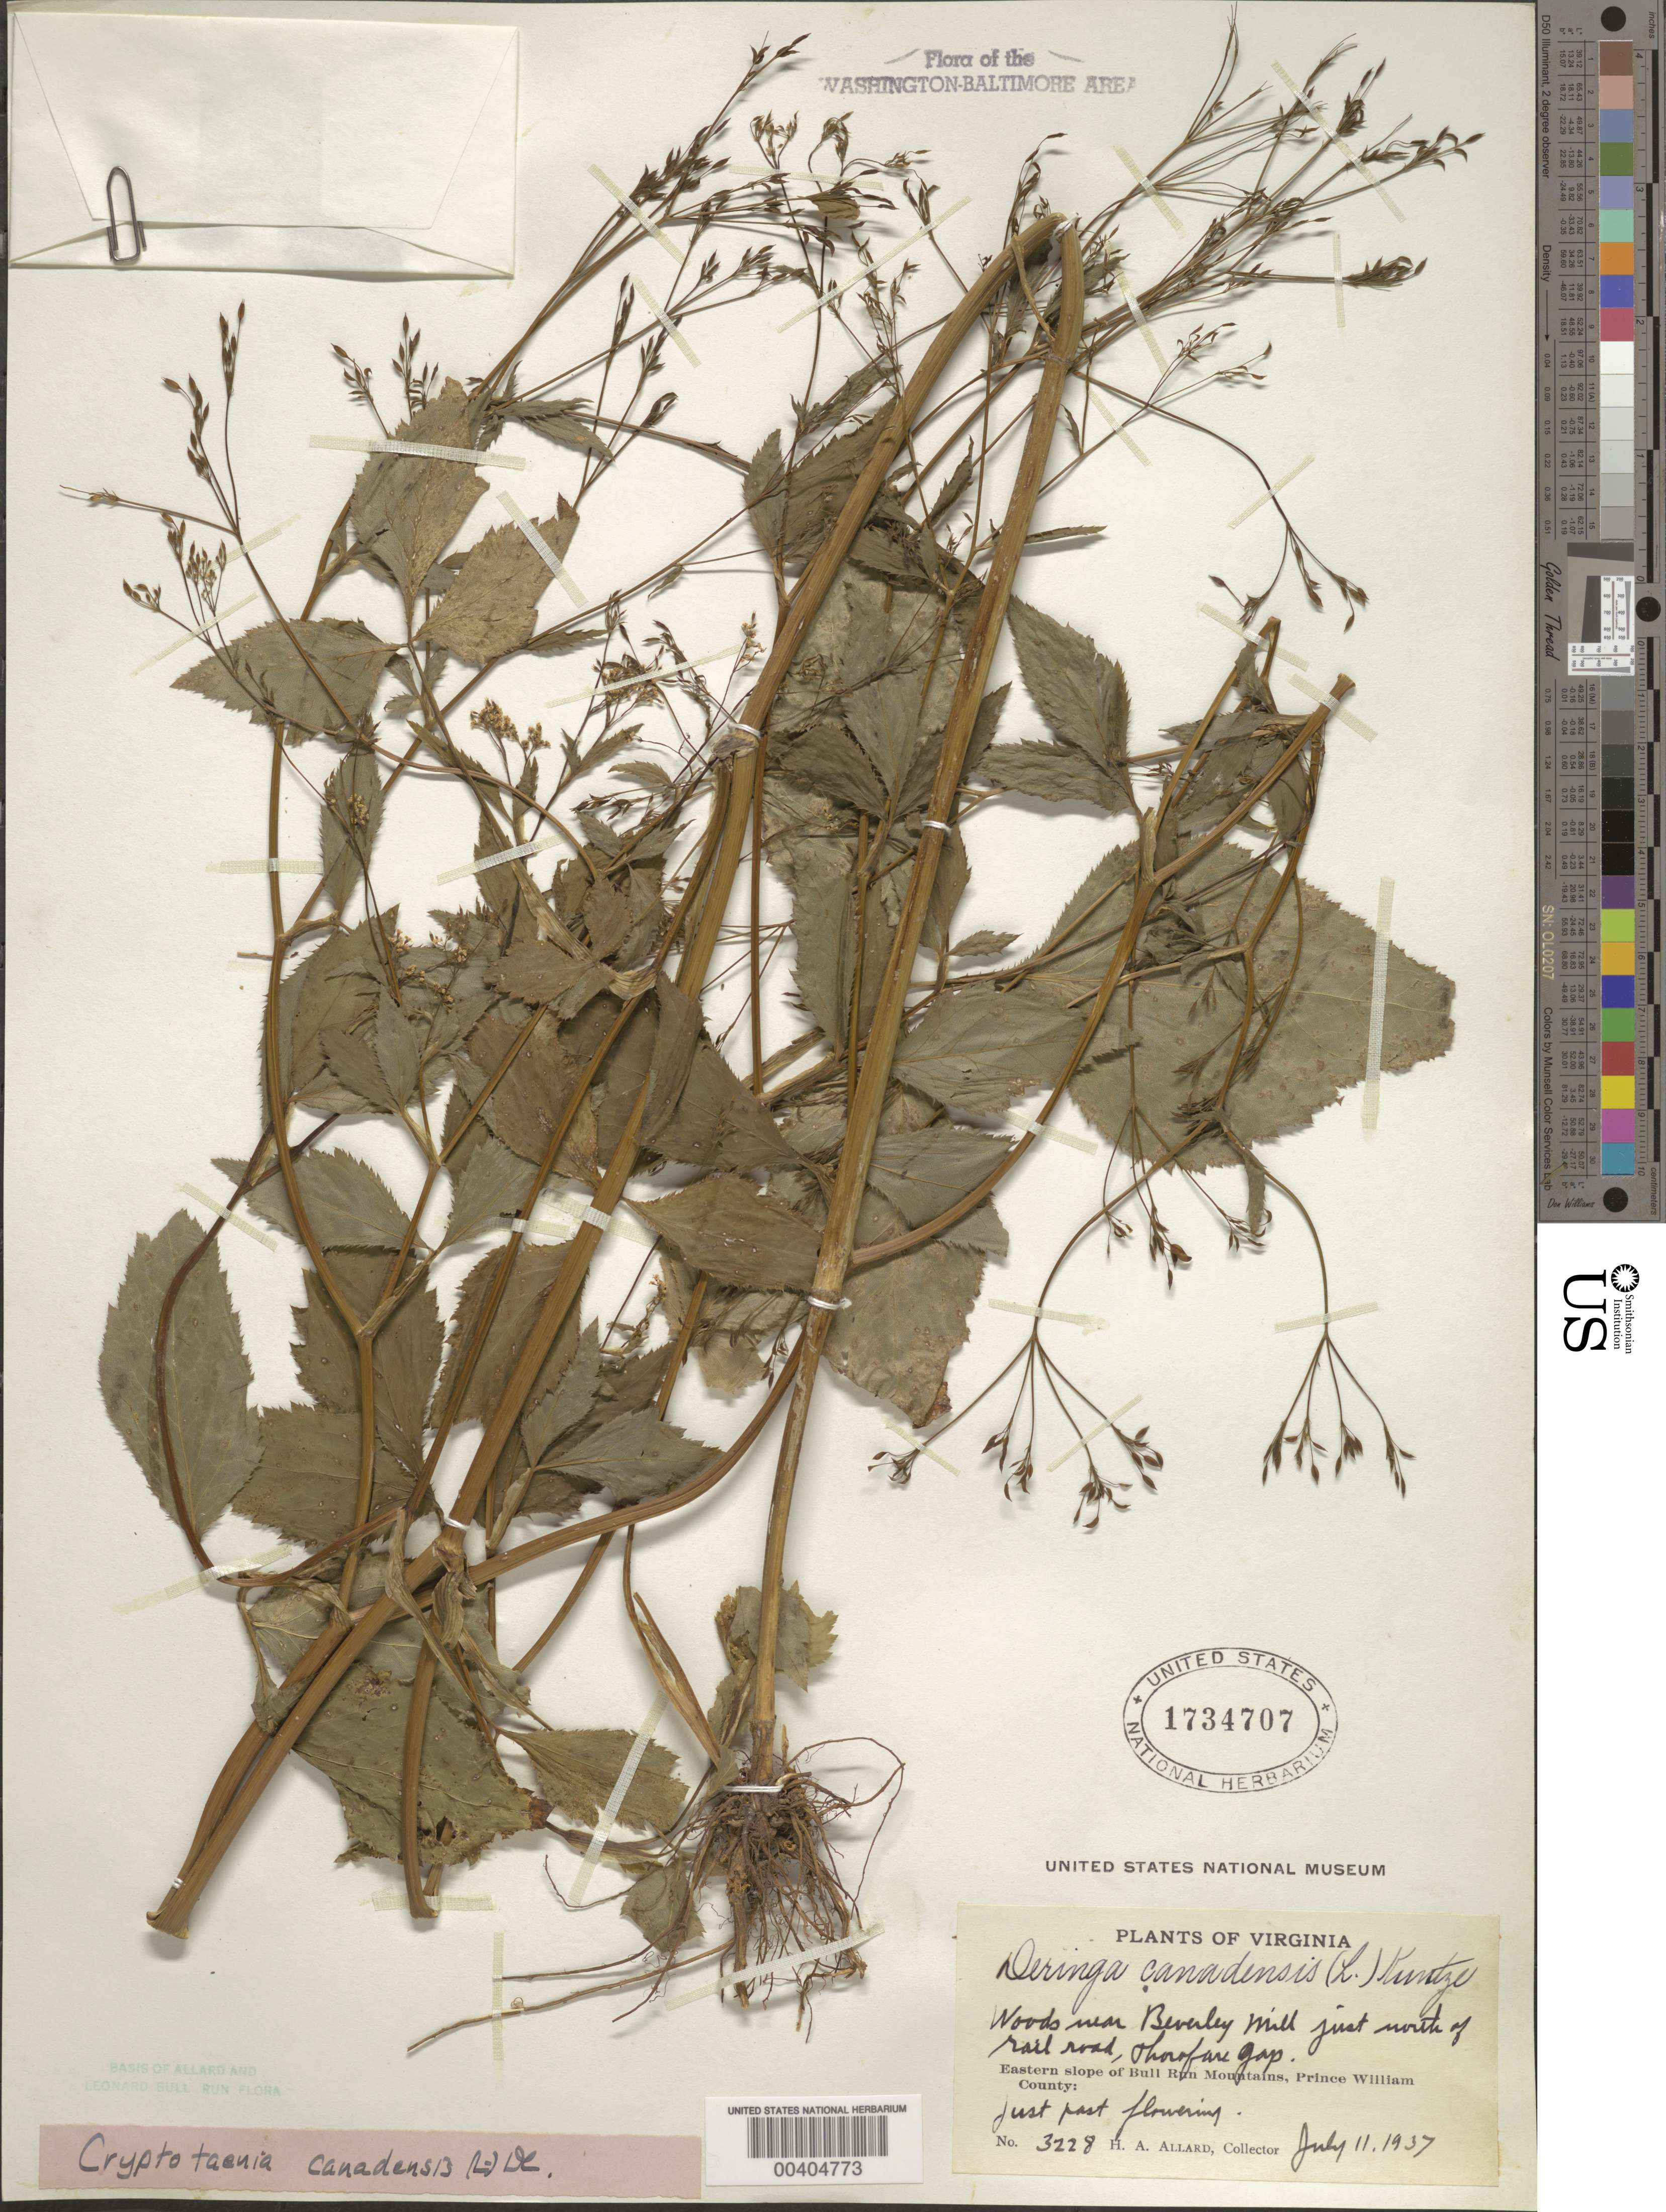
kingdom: Plantae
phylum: Tracheophyta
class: Magnoliopsida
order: Apiales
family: Apiaceae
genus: Cryptotaenia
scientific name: Cryptotaenia canadensis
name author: (L.) DC.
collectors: H. A. Allard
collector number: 3228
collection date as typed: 11 Jul 1937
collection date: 1937-07-11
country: United States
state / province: Virginia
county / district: Prince William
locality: Beverley Mill, Thorofare Gap, eastern slope of Bull Run Mts.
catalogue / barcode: US 1734707